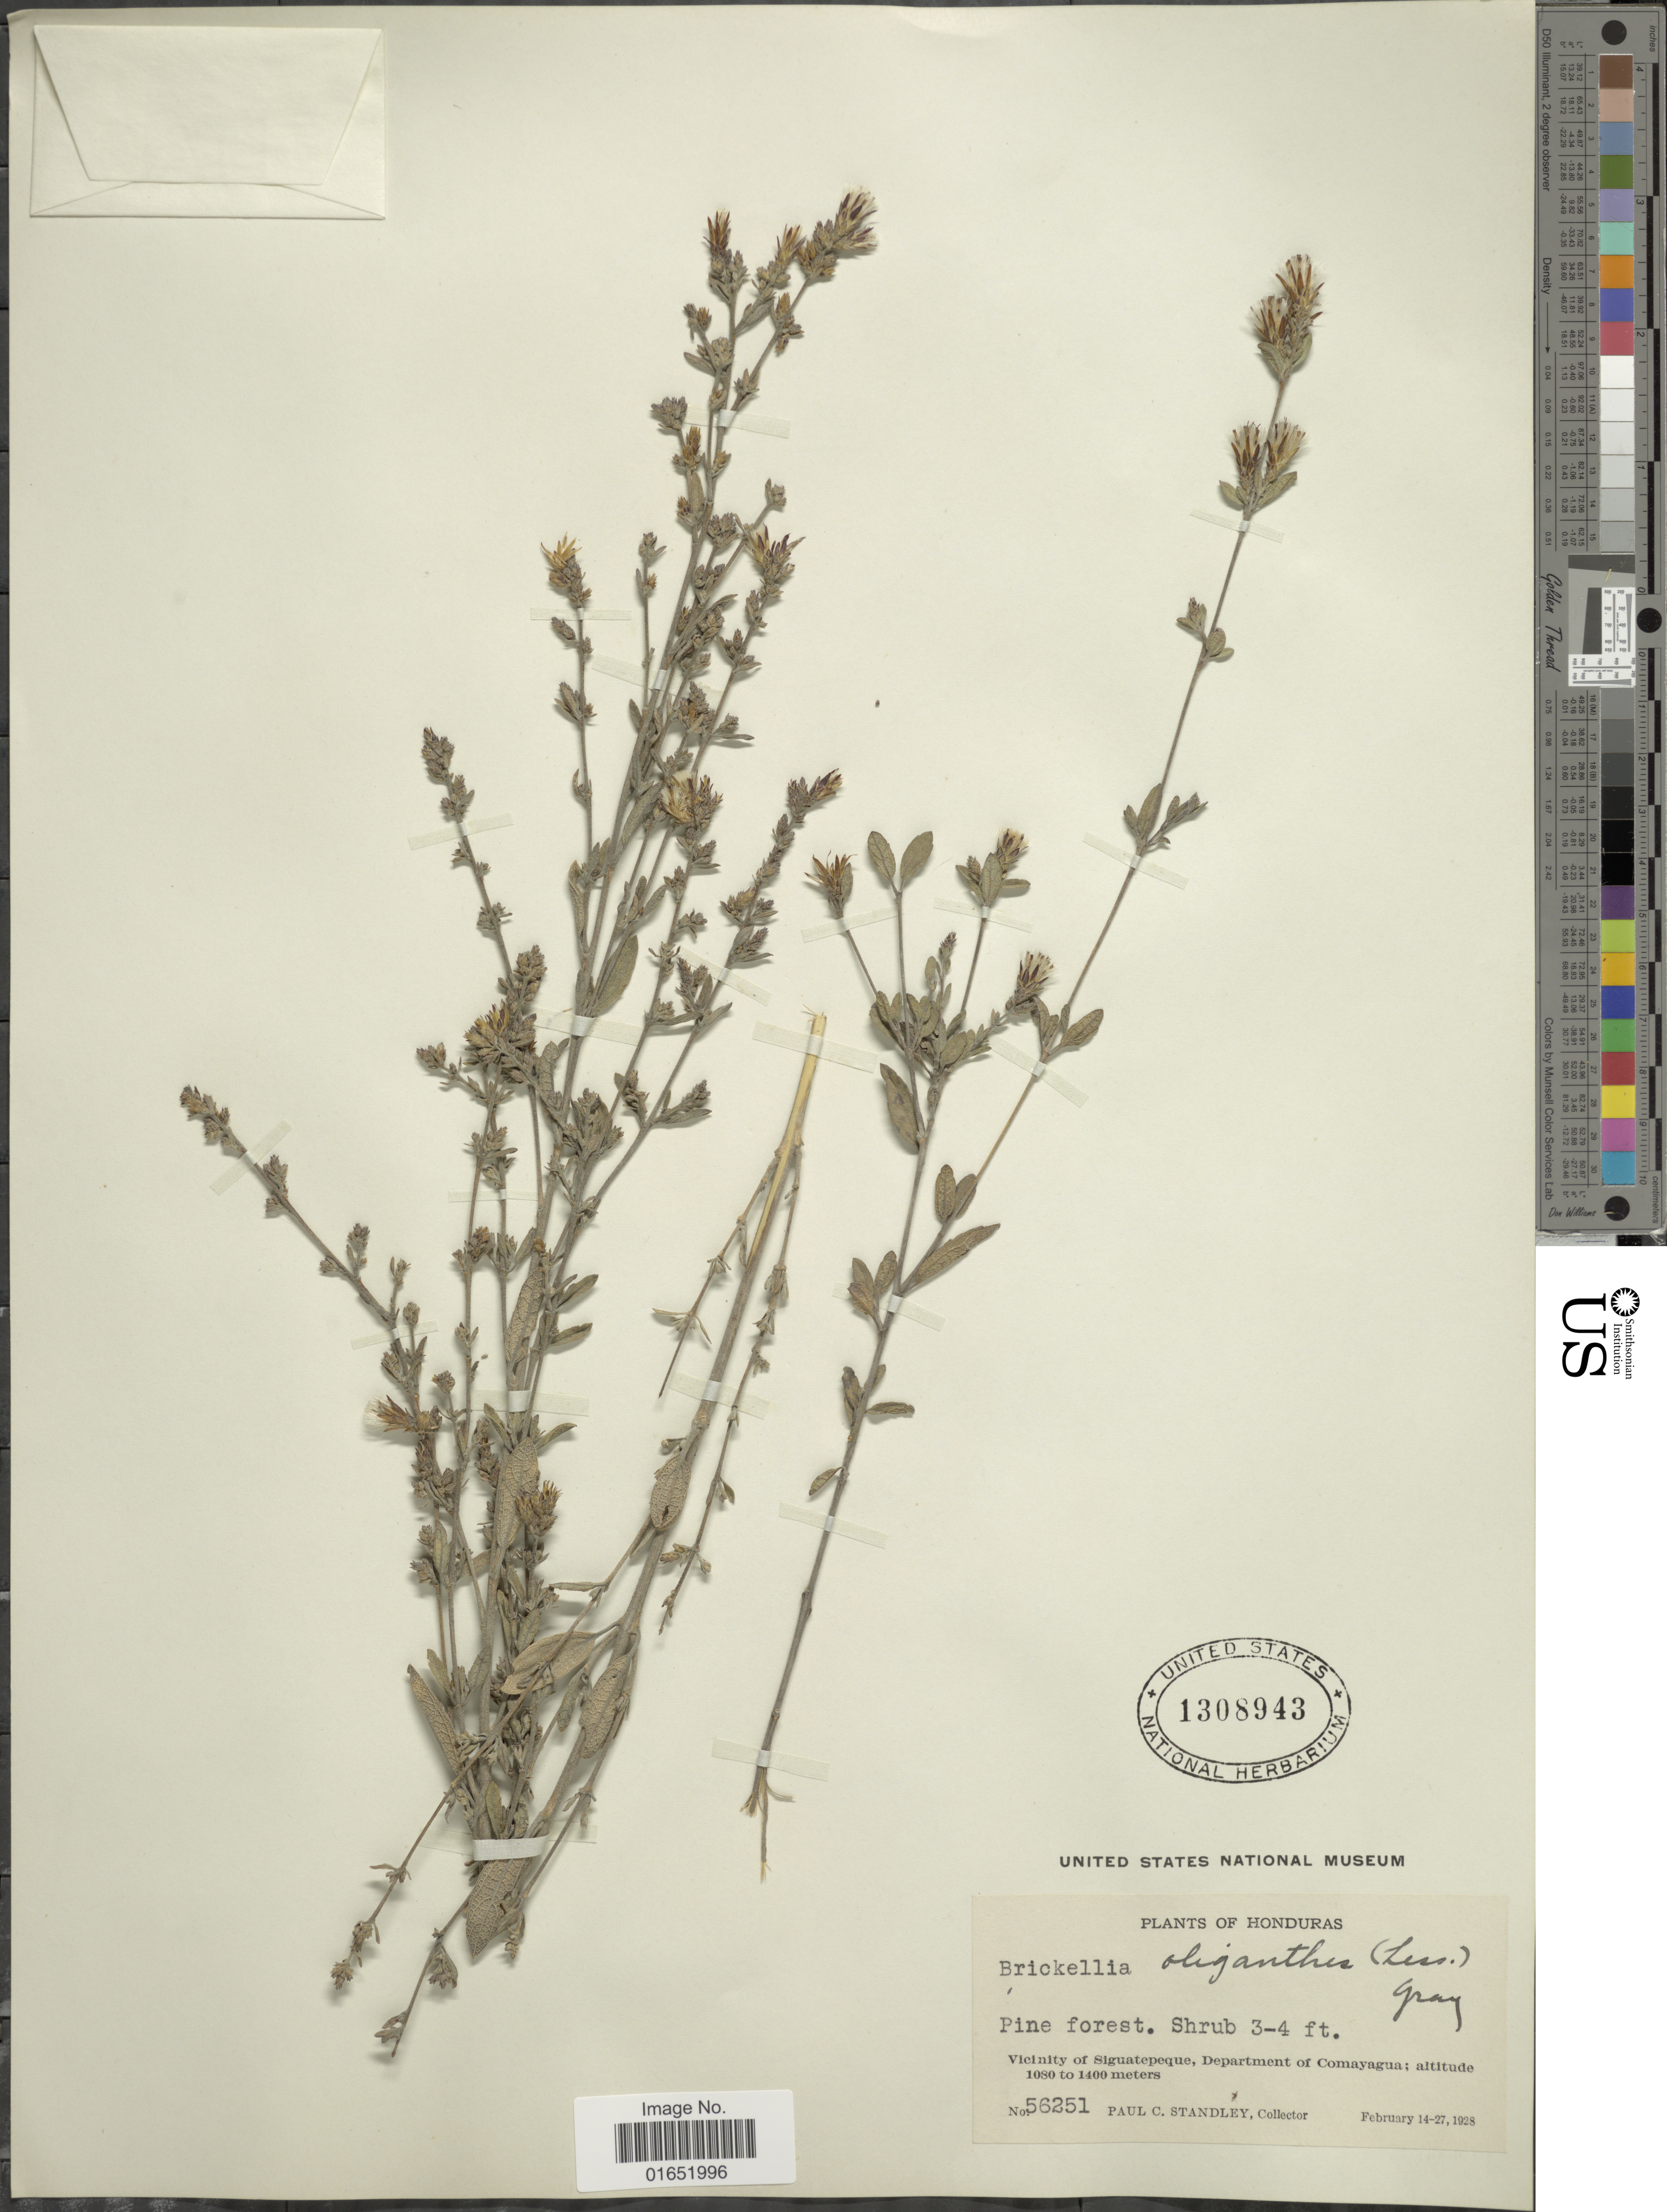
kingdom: Plantae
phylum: Tracheophyta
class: Magnoliopsida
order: Asterales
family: Asteraceae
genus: Brickellia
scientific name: Brickellia oliganthes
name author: (Less.) A. Gray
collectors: P. C. Standley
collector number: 56251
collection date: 1928-02-14/1928-02-27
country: Honduras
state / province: Comayagua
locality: Vicinity of Siguatepeque, Department of Comayagua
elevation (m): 1080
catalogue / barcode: US 1308943